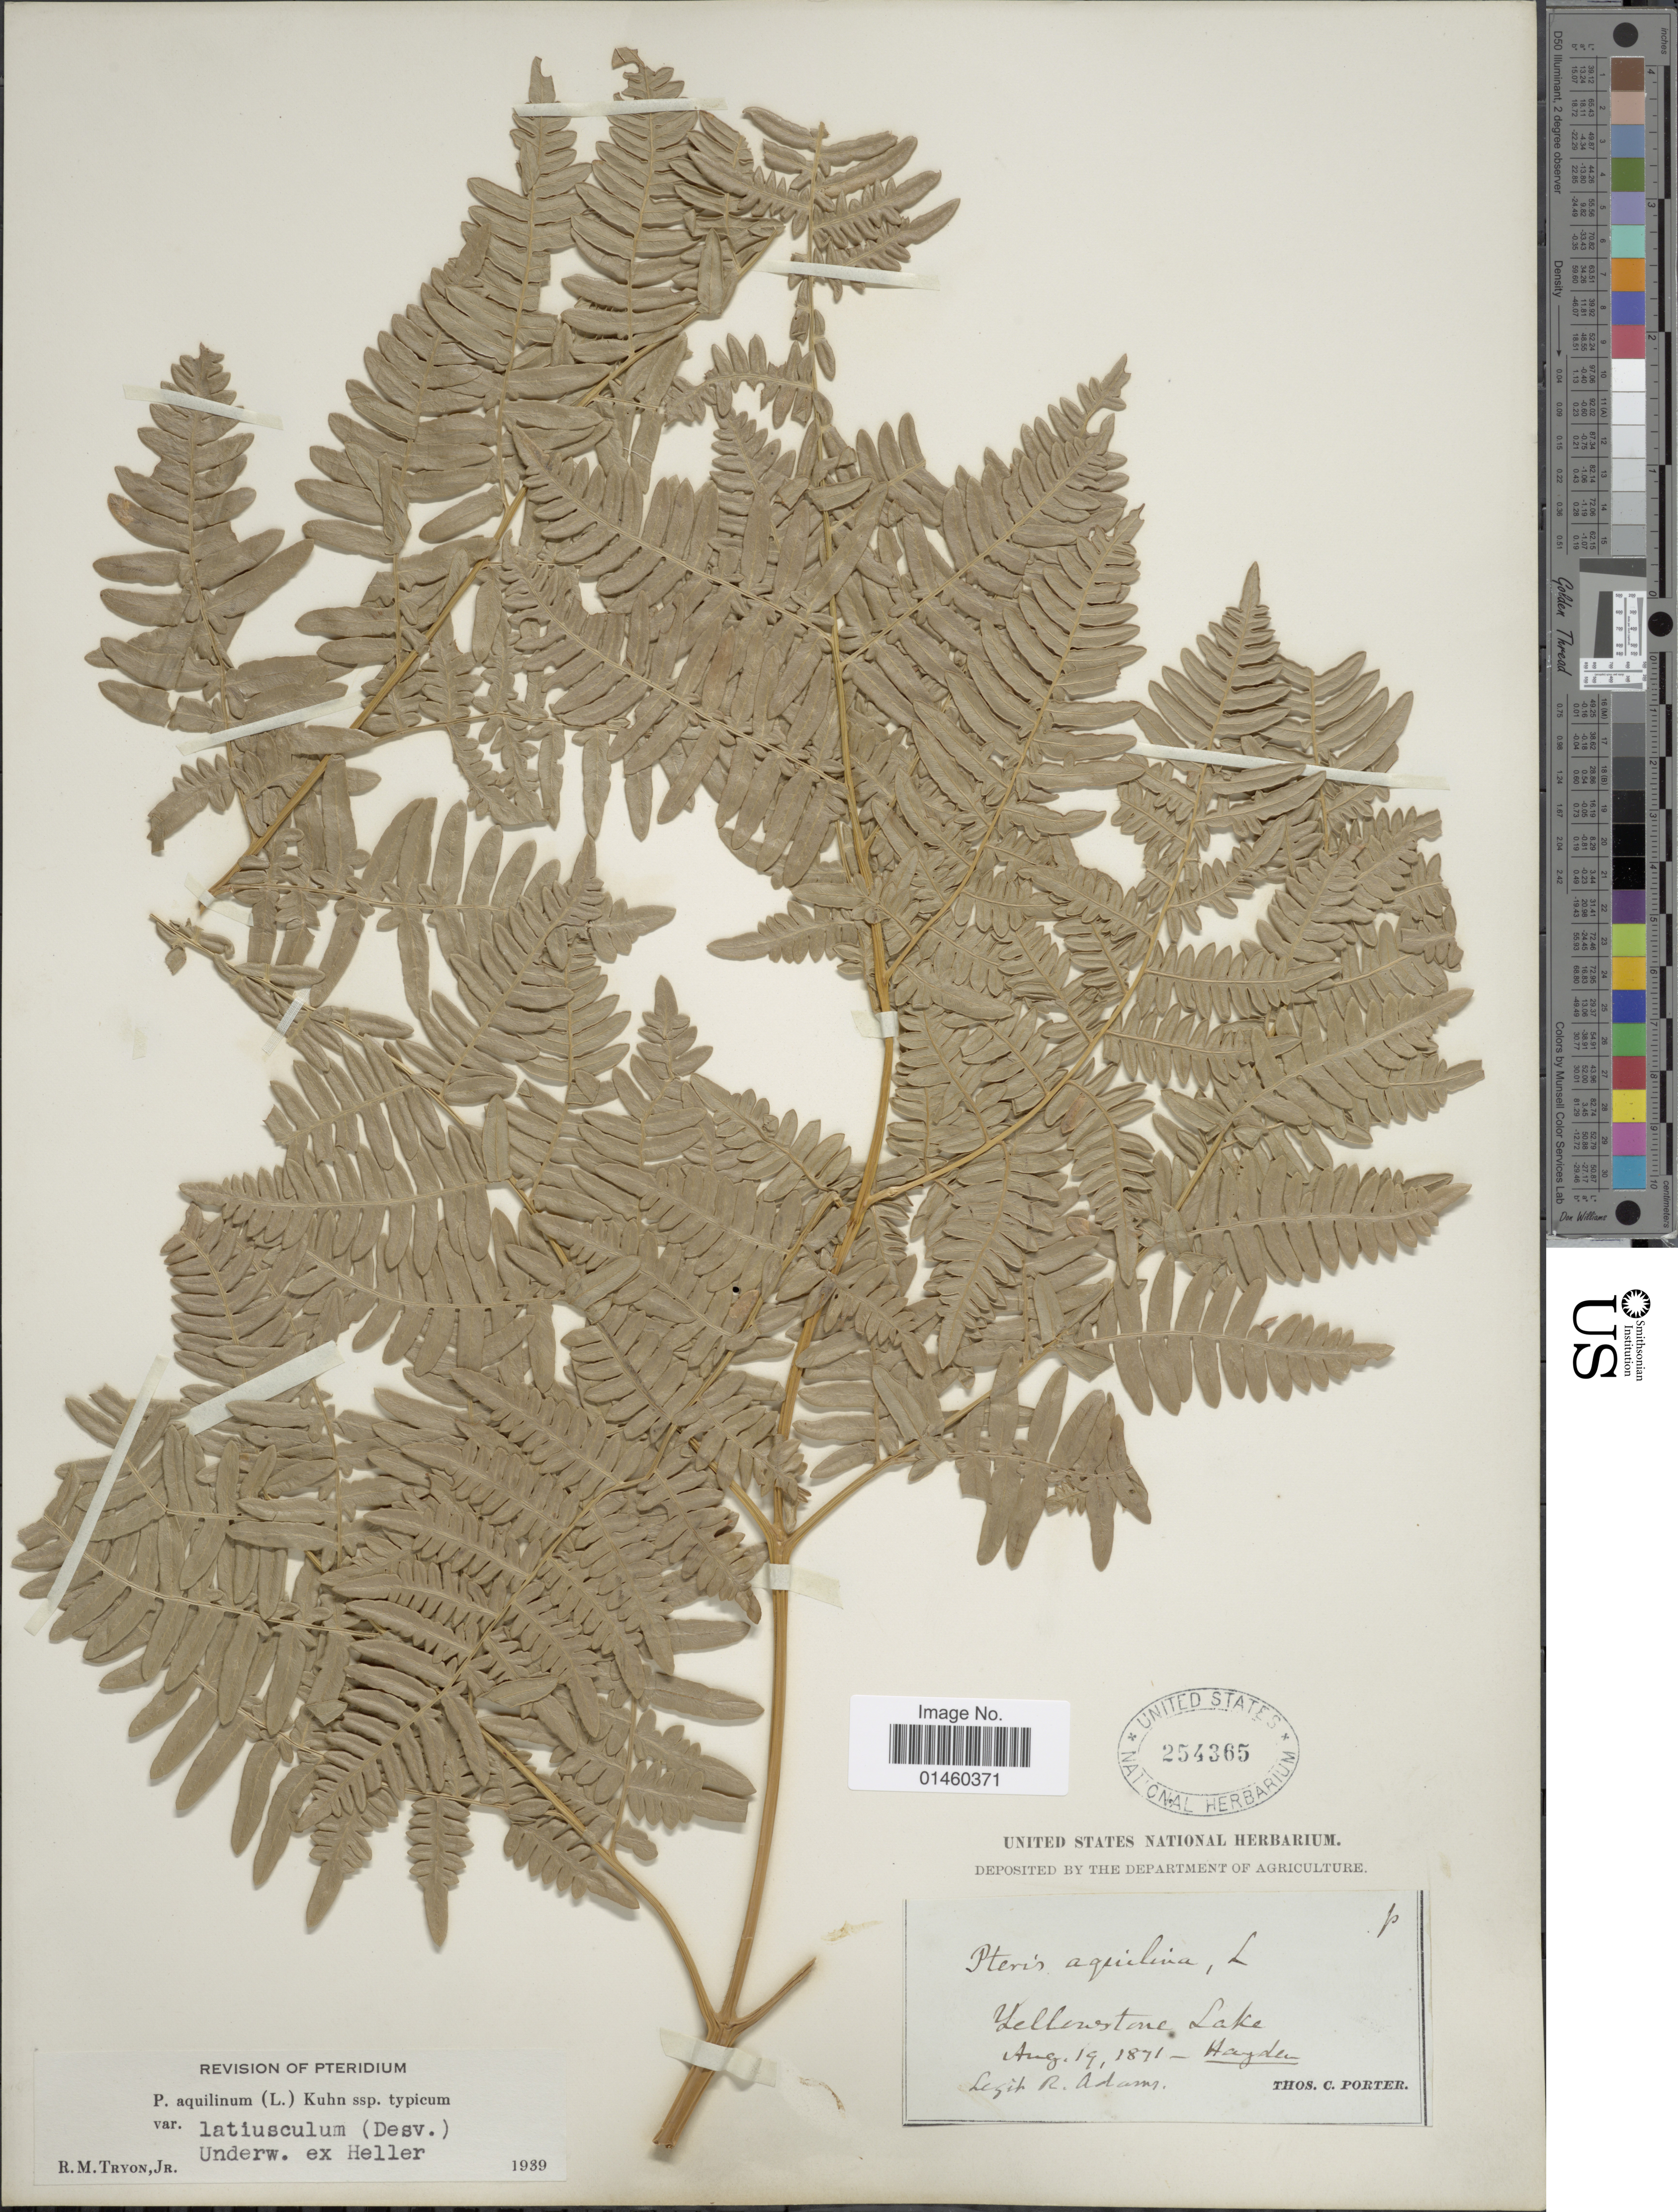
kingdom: Plantae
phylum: Tracheophyta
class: Polypodiopsida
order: Polypodiales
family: Dennstaedtiaceae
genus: Pteridium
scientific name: Pteridium aquilinum var. latiusculum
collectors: R. Adams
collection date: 1871-08-19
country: United States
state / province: Wyoming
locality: Yellowstone Lake. Hayden.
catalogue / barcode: US 254365